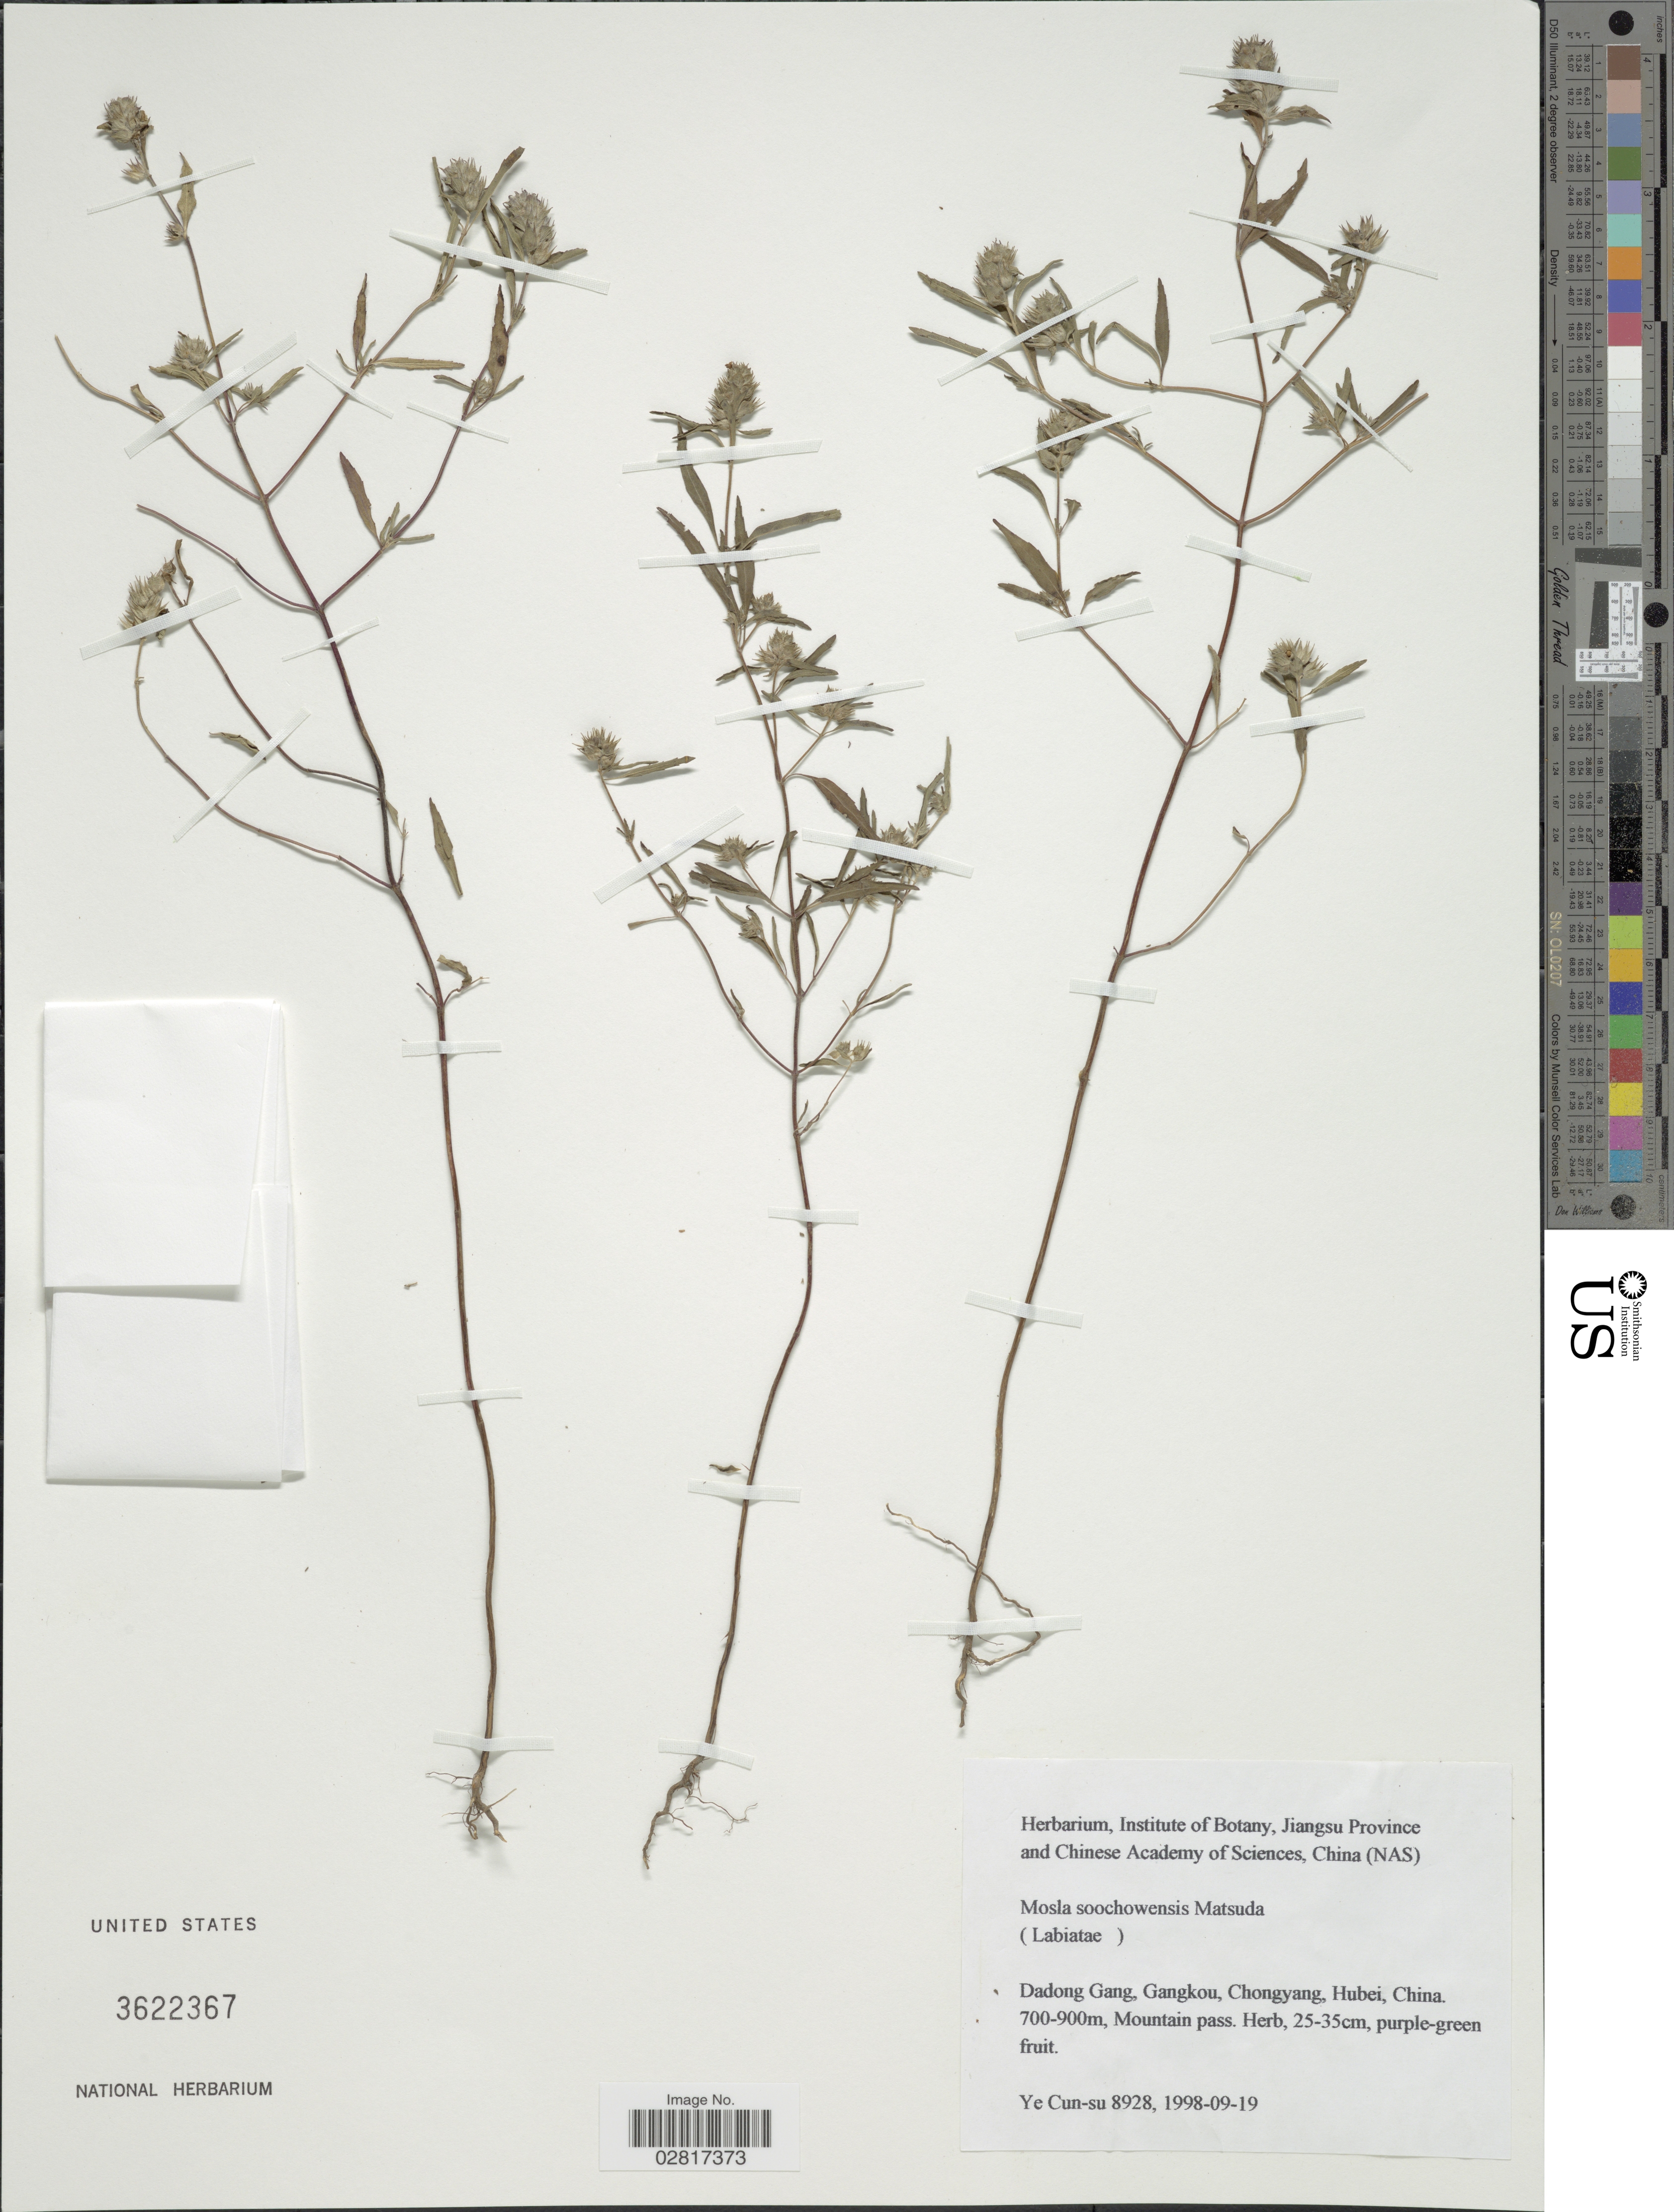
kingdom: Plantae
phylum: Tracheophyta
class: Magnoliopsida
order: Lamiales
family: Lamiaceae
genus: Mosla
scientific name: Mosla soochowensis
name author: Matsuda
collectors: Ye Cun-su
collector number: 8928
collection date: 1998-09-19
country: China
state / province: Hubei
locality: Dadong Gang, Gangkou, Chongyang. Mountain pass.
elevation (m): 700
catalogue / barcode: US 3622367